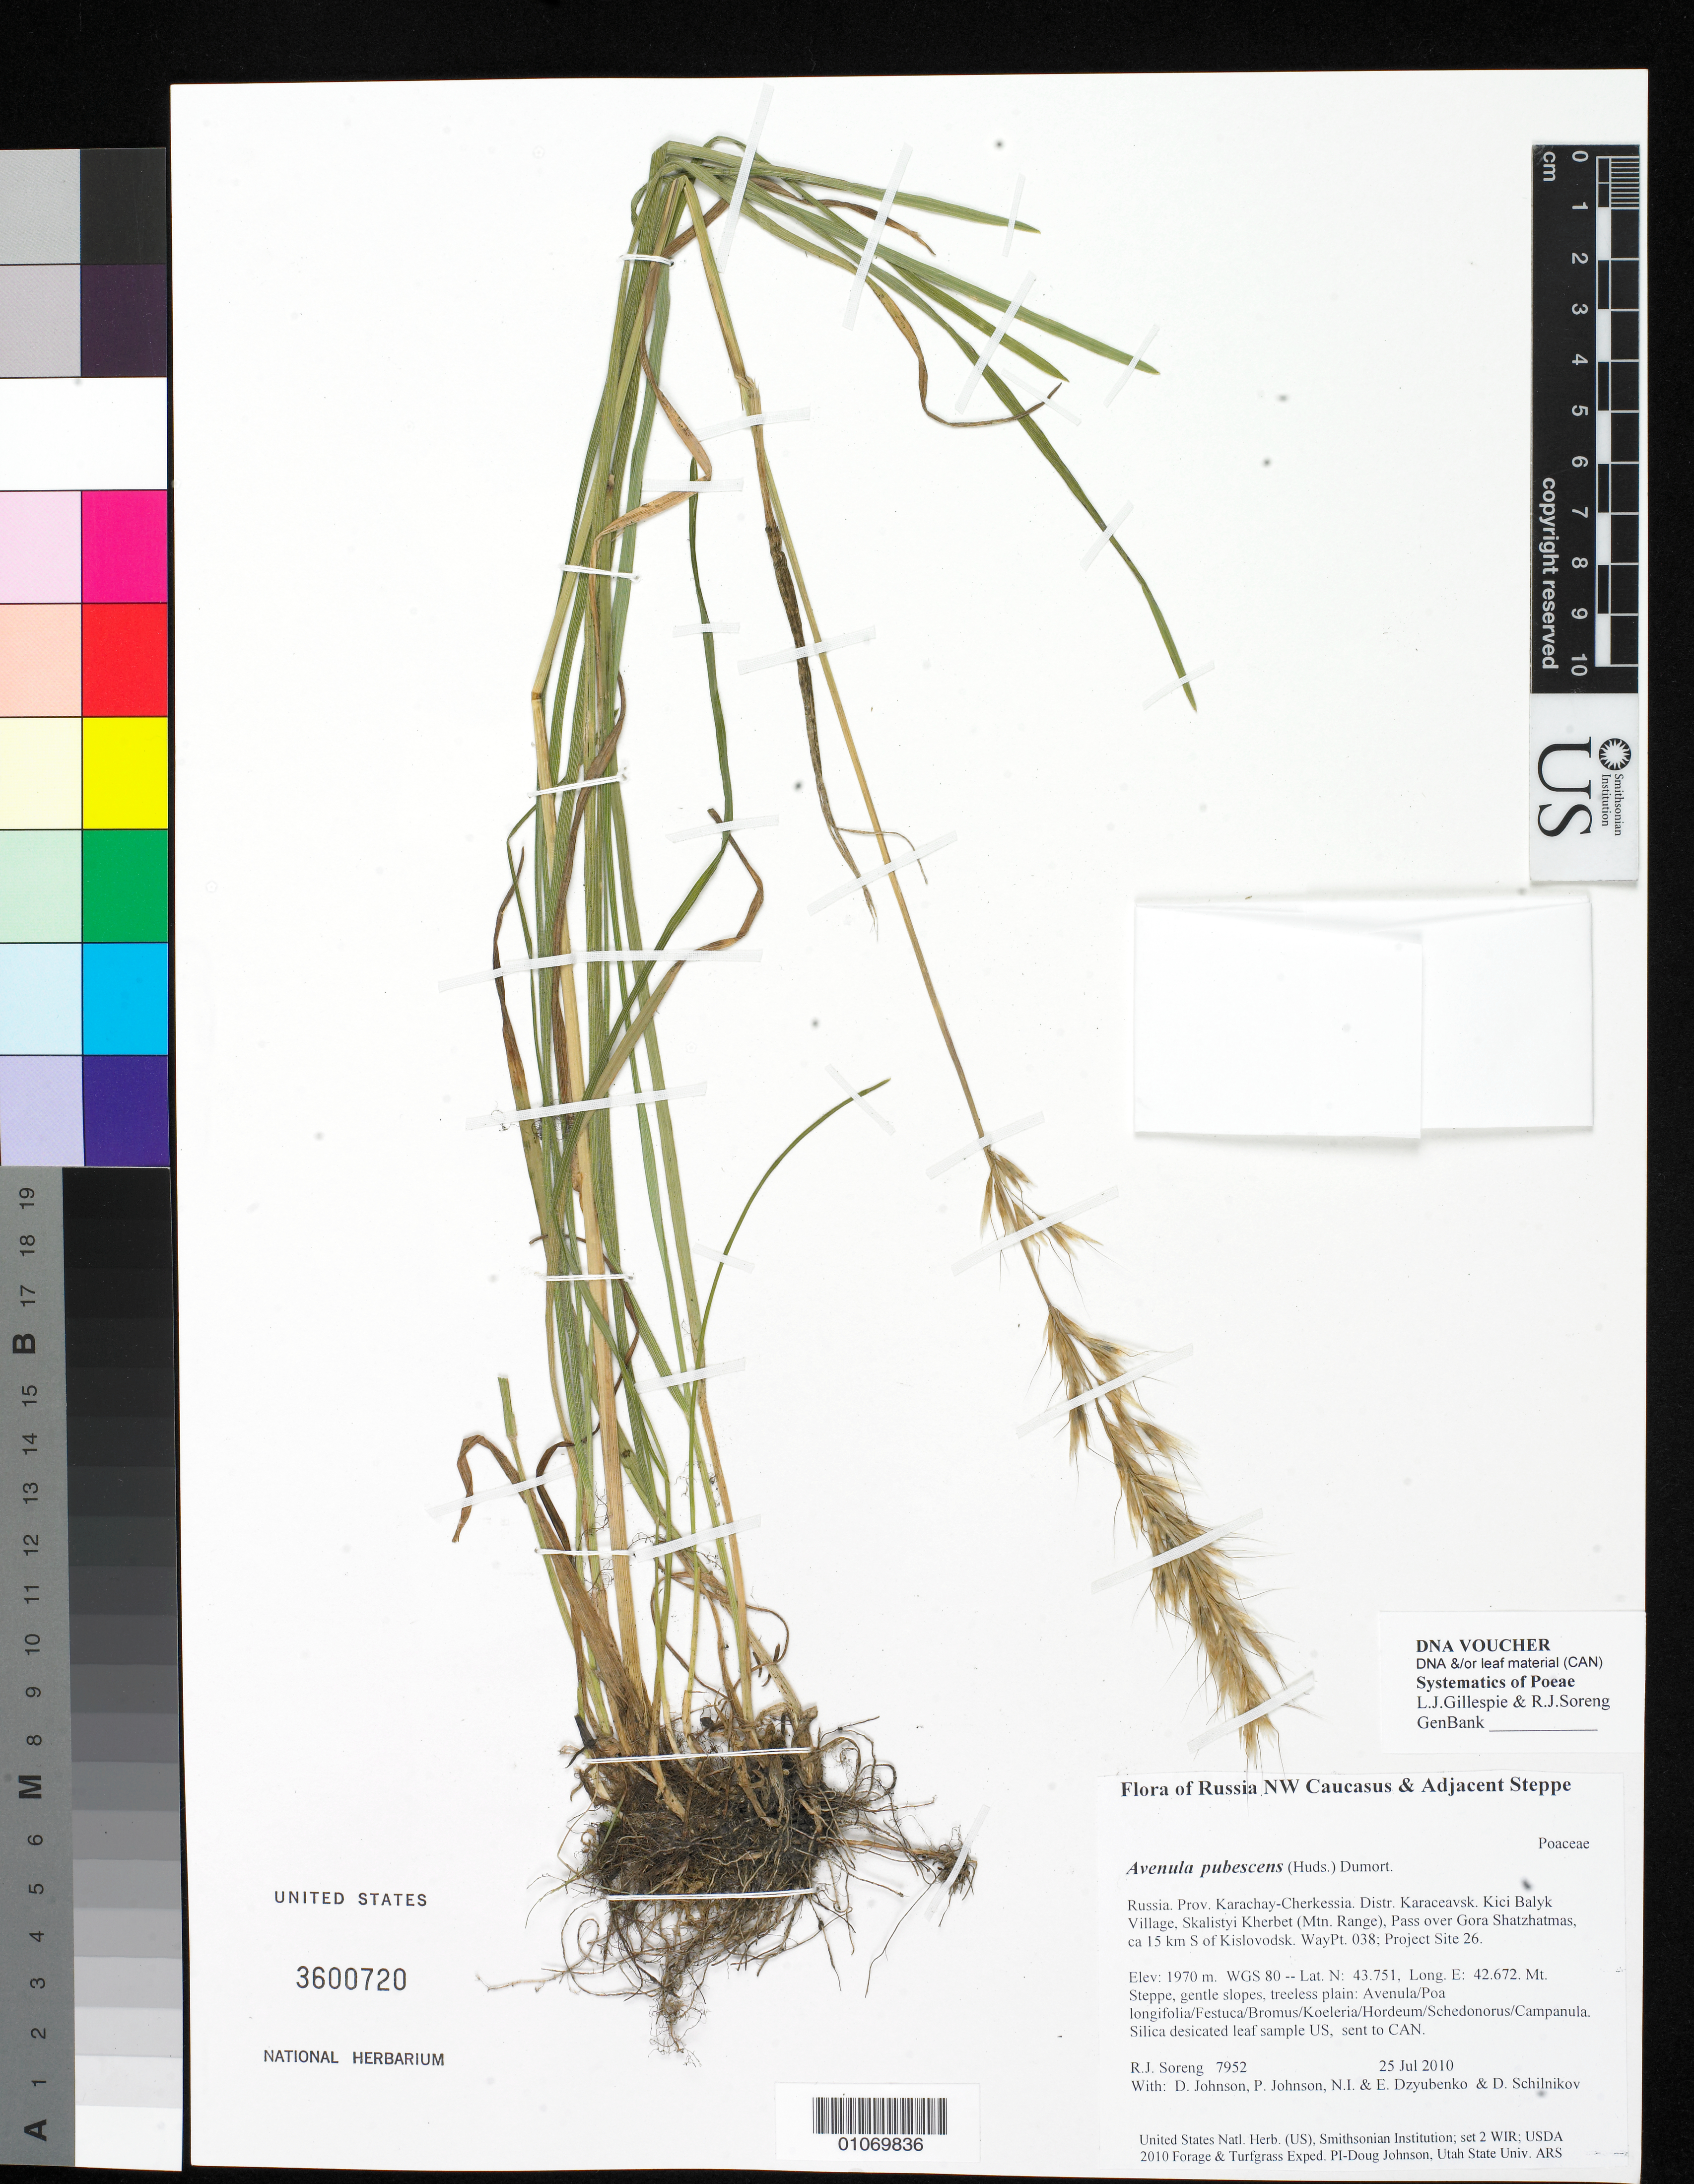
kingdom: Plantae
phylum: Tracheophyta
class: Liliopsida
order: Poales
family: Poaceae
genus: Avenula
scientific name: Avenula pubescens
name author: (Huds.) Dumort.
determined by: Soreng, Robert J., Research Associate (BOT), Smithsonian Institution - National Museum of Natural History (UNITED STATES)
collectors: R. J. Soreng, D. Johnson, P. Johnson, N. Dzyubenko, E. Dzyubenko & D. Schilnikov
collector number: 7952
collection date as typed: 25 Jul 2010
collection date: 2010-07-25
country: Russian Federation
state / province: Karachay-Cherkess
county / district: Karaceavsk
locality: Kici Balyk Village, Skalistyi Kherbet (Mtn. Range), Pass over Gora Shatzhatmas, ca 15 km S of Kislovodsk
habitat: Mt. Steppe, gentle slopes, treeless plain: Avenula/Poa longifolia/Festuca/Bromus/Koeleria/Hordeum/Schedonorus/Campanula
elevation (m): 1970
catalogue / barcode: US 3600720